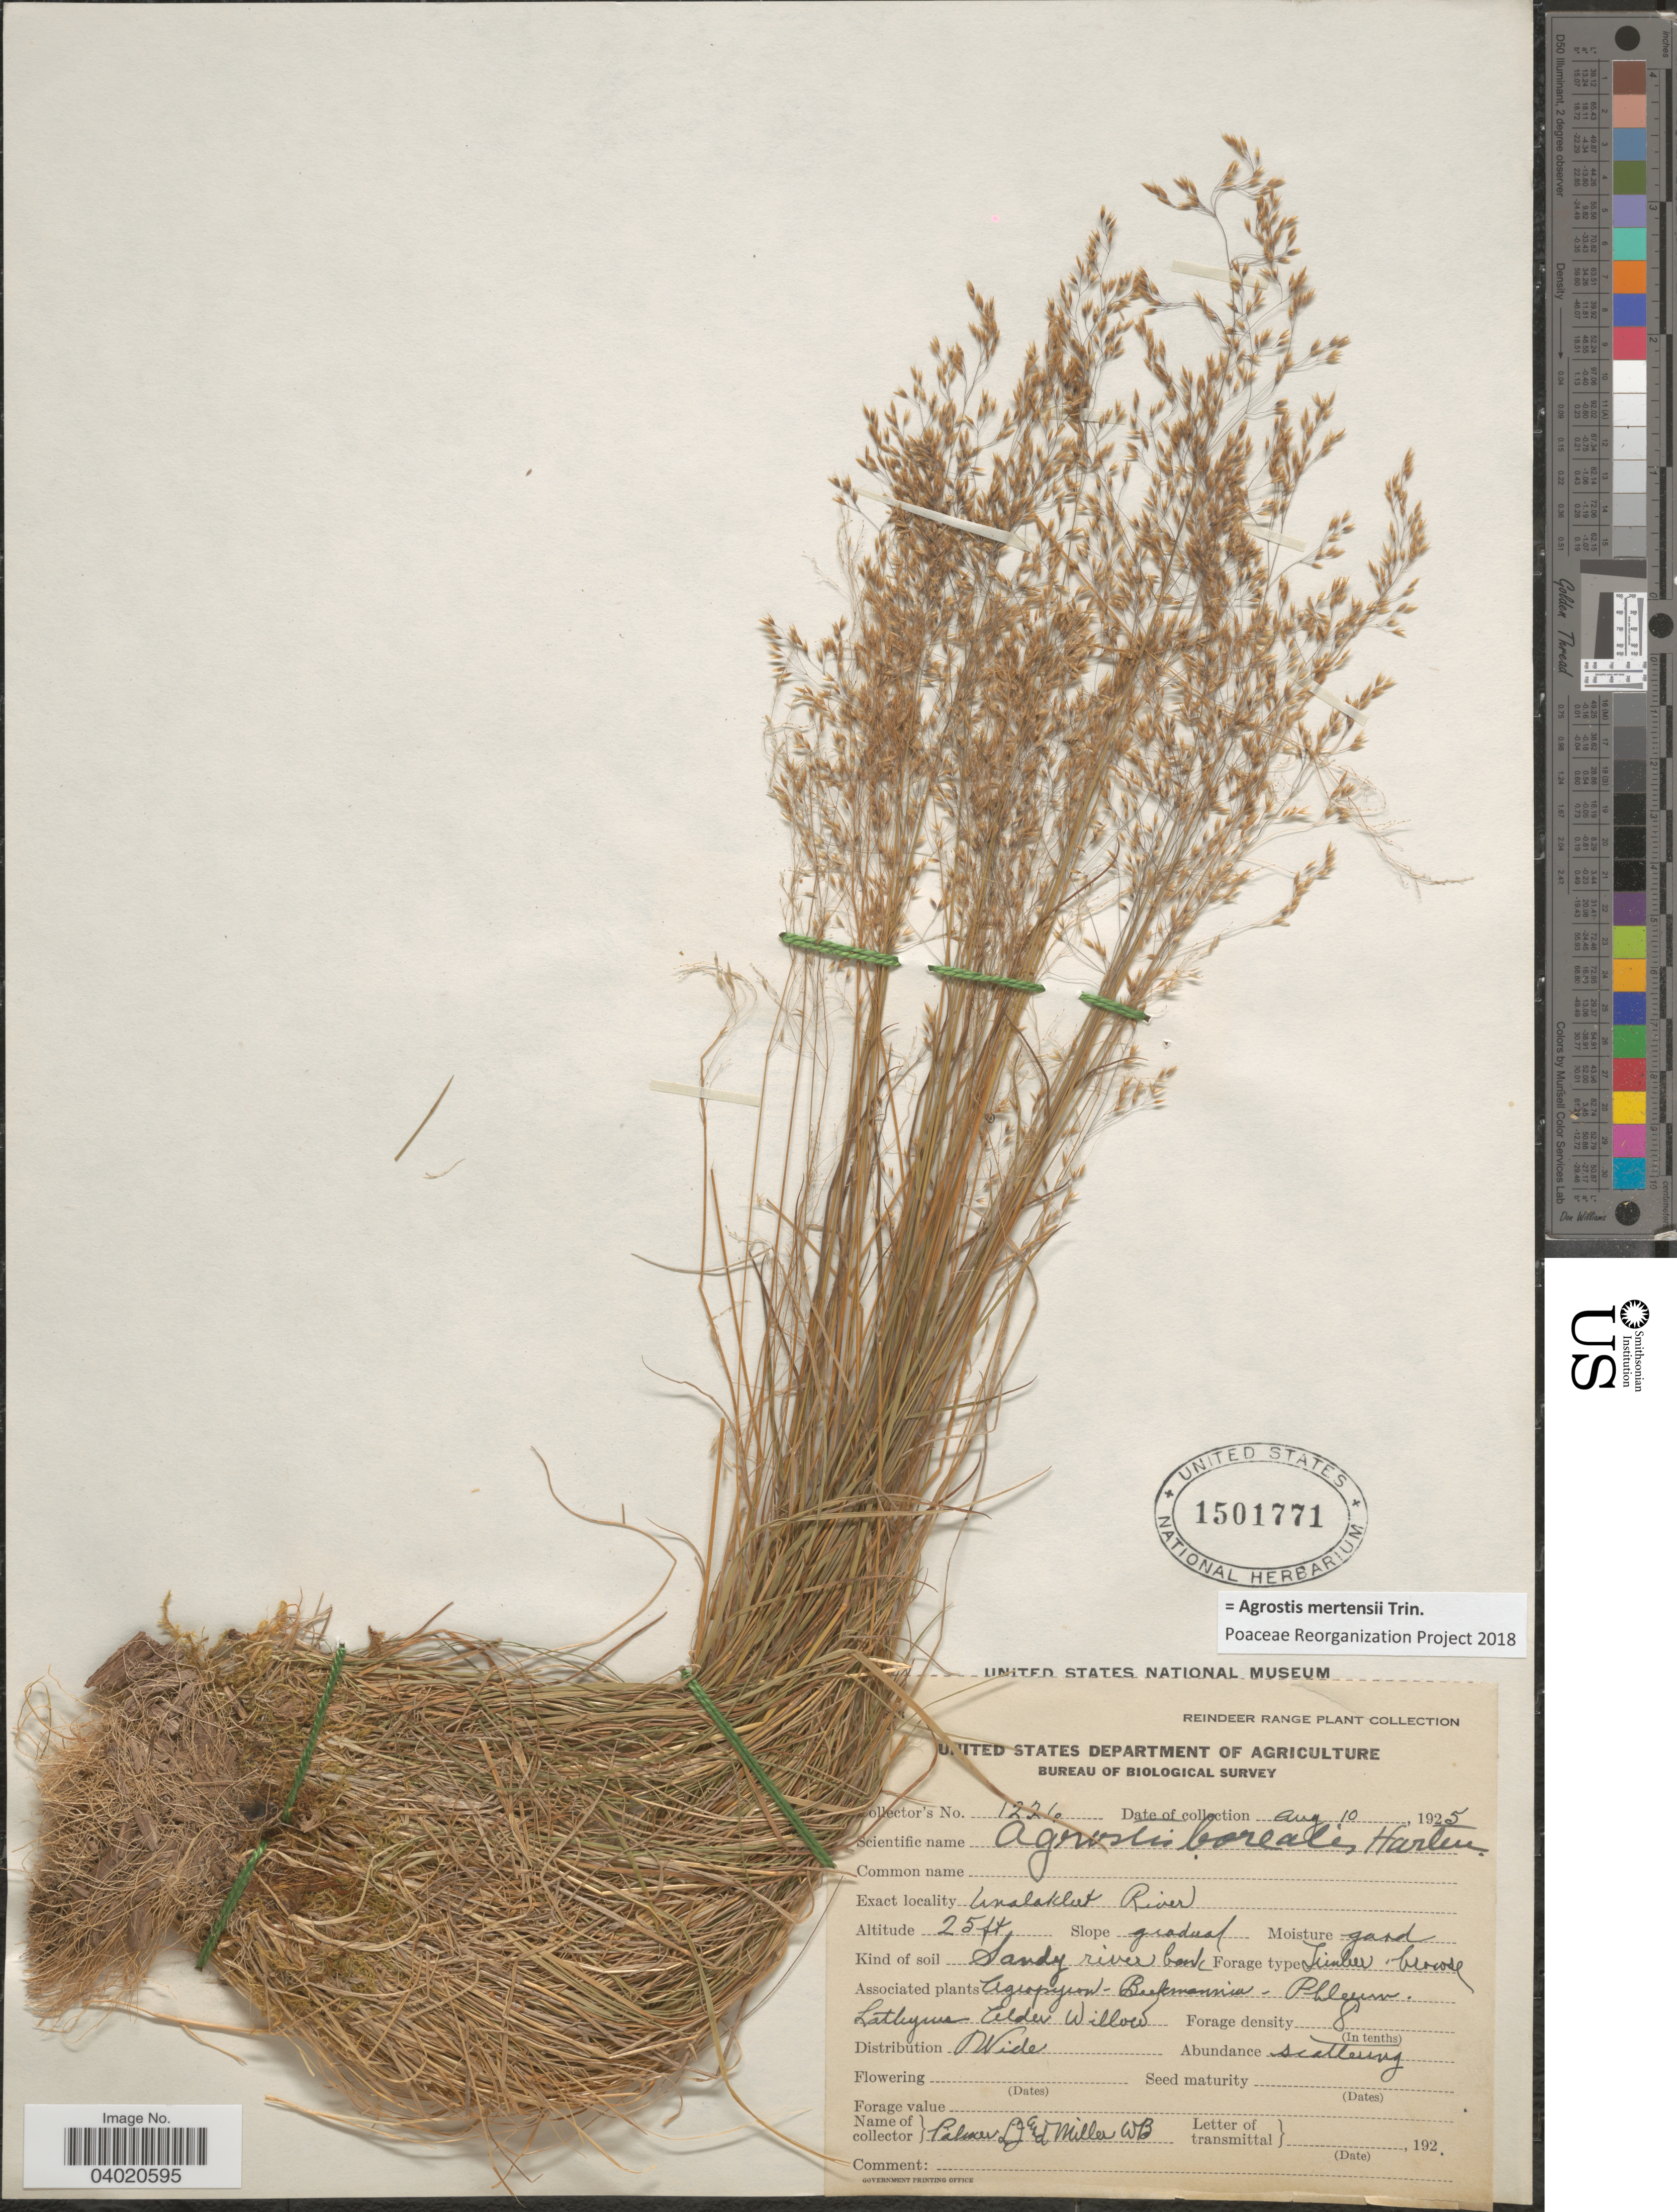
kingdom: Plantae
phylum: Tracheophyta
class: Liliopsida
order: Poales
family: Poaceae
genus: Agrostis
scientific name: Agrostis mertensii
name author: Trin.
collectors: L. J. Palmer & W. Miller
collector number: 1226*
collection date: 1925-08-10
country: United States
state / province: Alaska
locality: Unalakleet River.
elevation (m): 8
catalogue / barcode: US 1501771